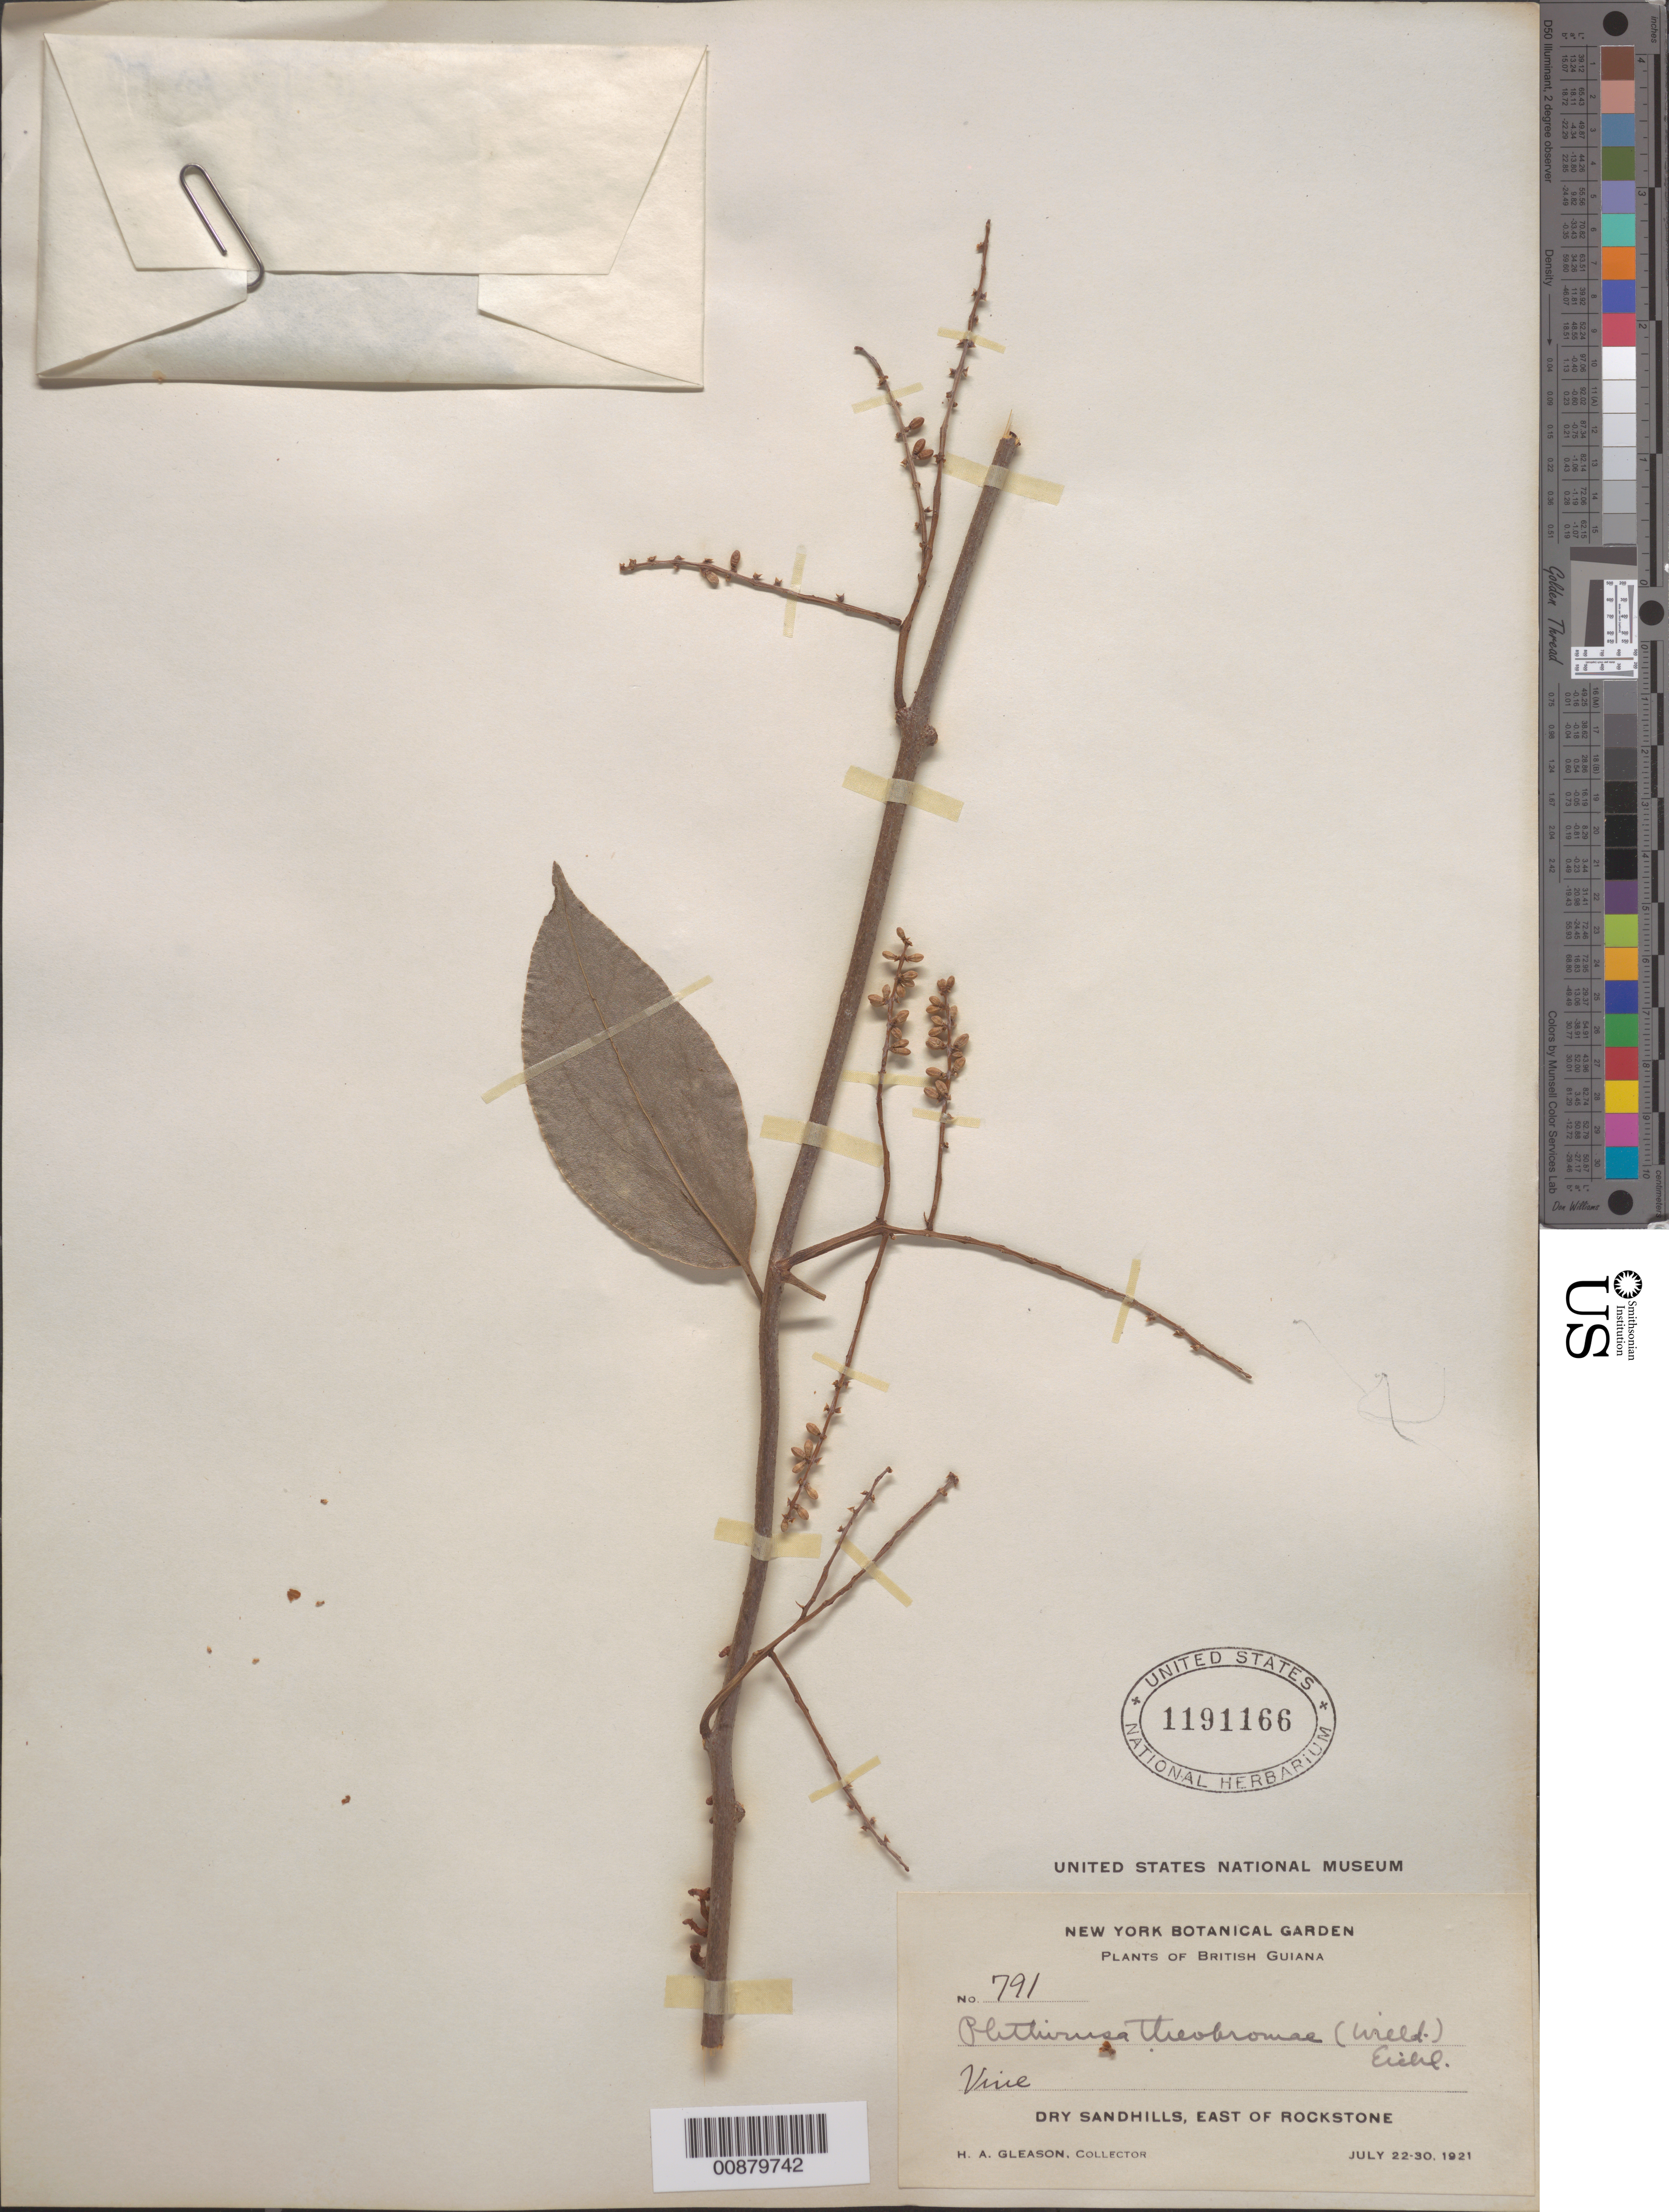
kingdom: Plantae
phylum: Tracheophyta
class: Magnoliopsida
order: Santalales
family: Loranthaceae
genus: Passovia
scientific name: Passovia pedunculata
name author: (Jacq.) Kuijt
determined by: Caraballo-Ortiz, Marcos A., (MISS), University of Mississippi (UNITED STATES)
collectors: H. A. Gleason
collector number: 791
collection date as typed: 22-Jul-21 to 30-Jul-21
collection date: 1921-07-22/1921-07-30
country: Guyana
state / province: U. Demerara-Berbice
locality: Rockstone, E of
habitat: Dry sandhills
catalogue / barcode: US 1191166